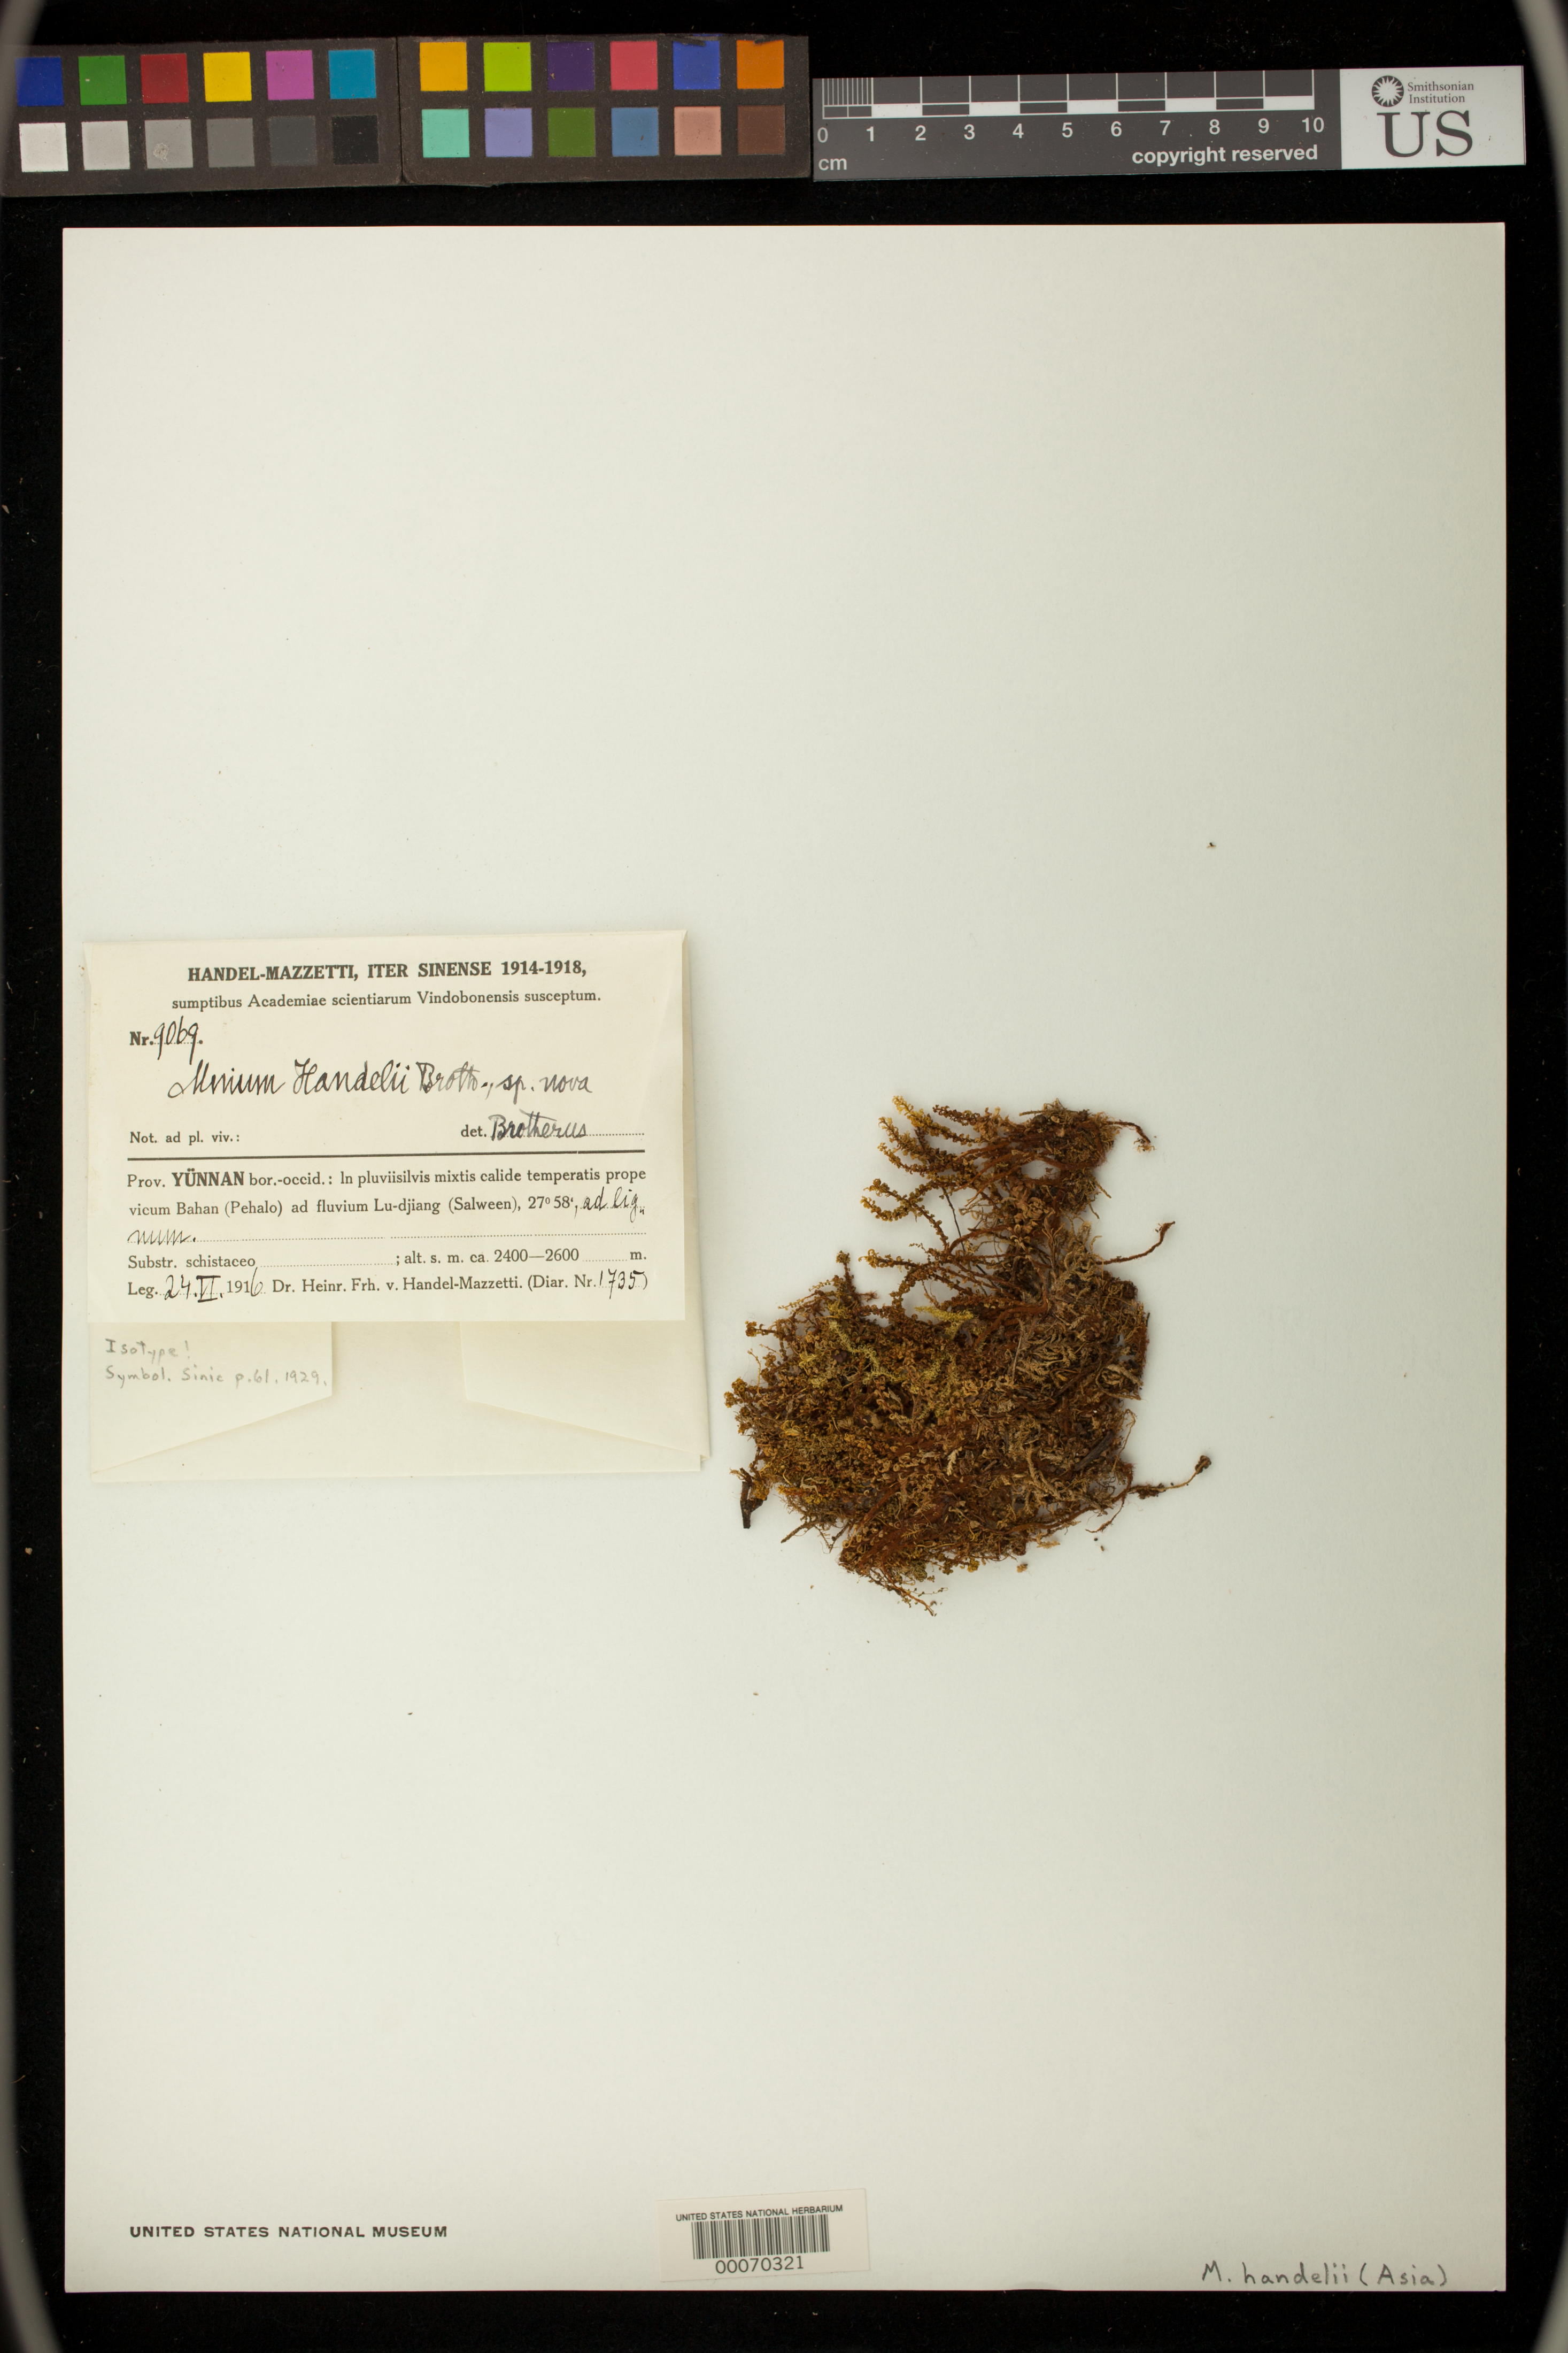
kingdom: Plantae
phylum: Bryophyta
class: Bryopsida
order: Bryales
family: Mniaceae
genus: Mnium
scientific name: Mnium handelii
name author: Broth.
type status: Isotype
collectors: H. Handel-Mazzetti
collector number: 9069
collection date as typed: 24 Jul 1916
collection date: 1916-07-24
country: China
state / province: Yunnan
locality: Near Bahan (Pehalo), Lu-djiang (Salween).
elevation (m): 2400